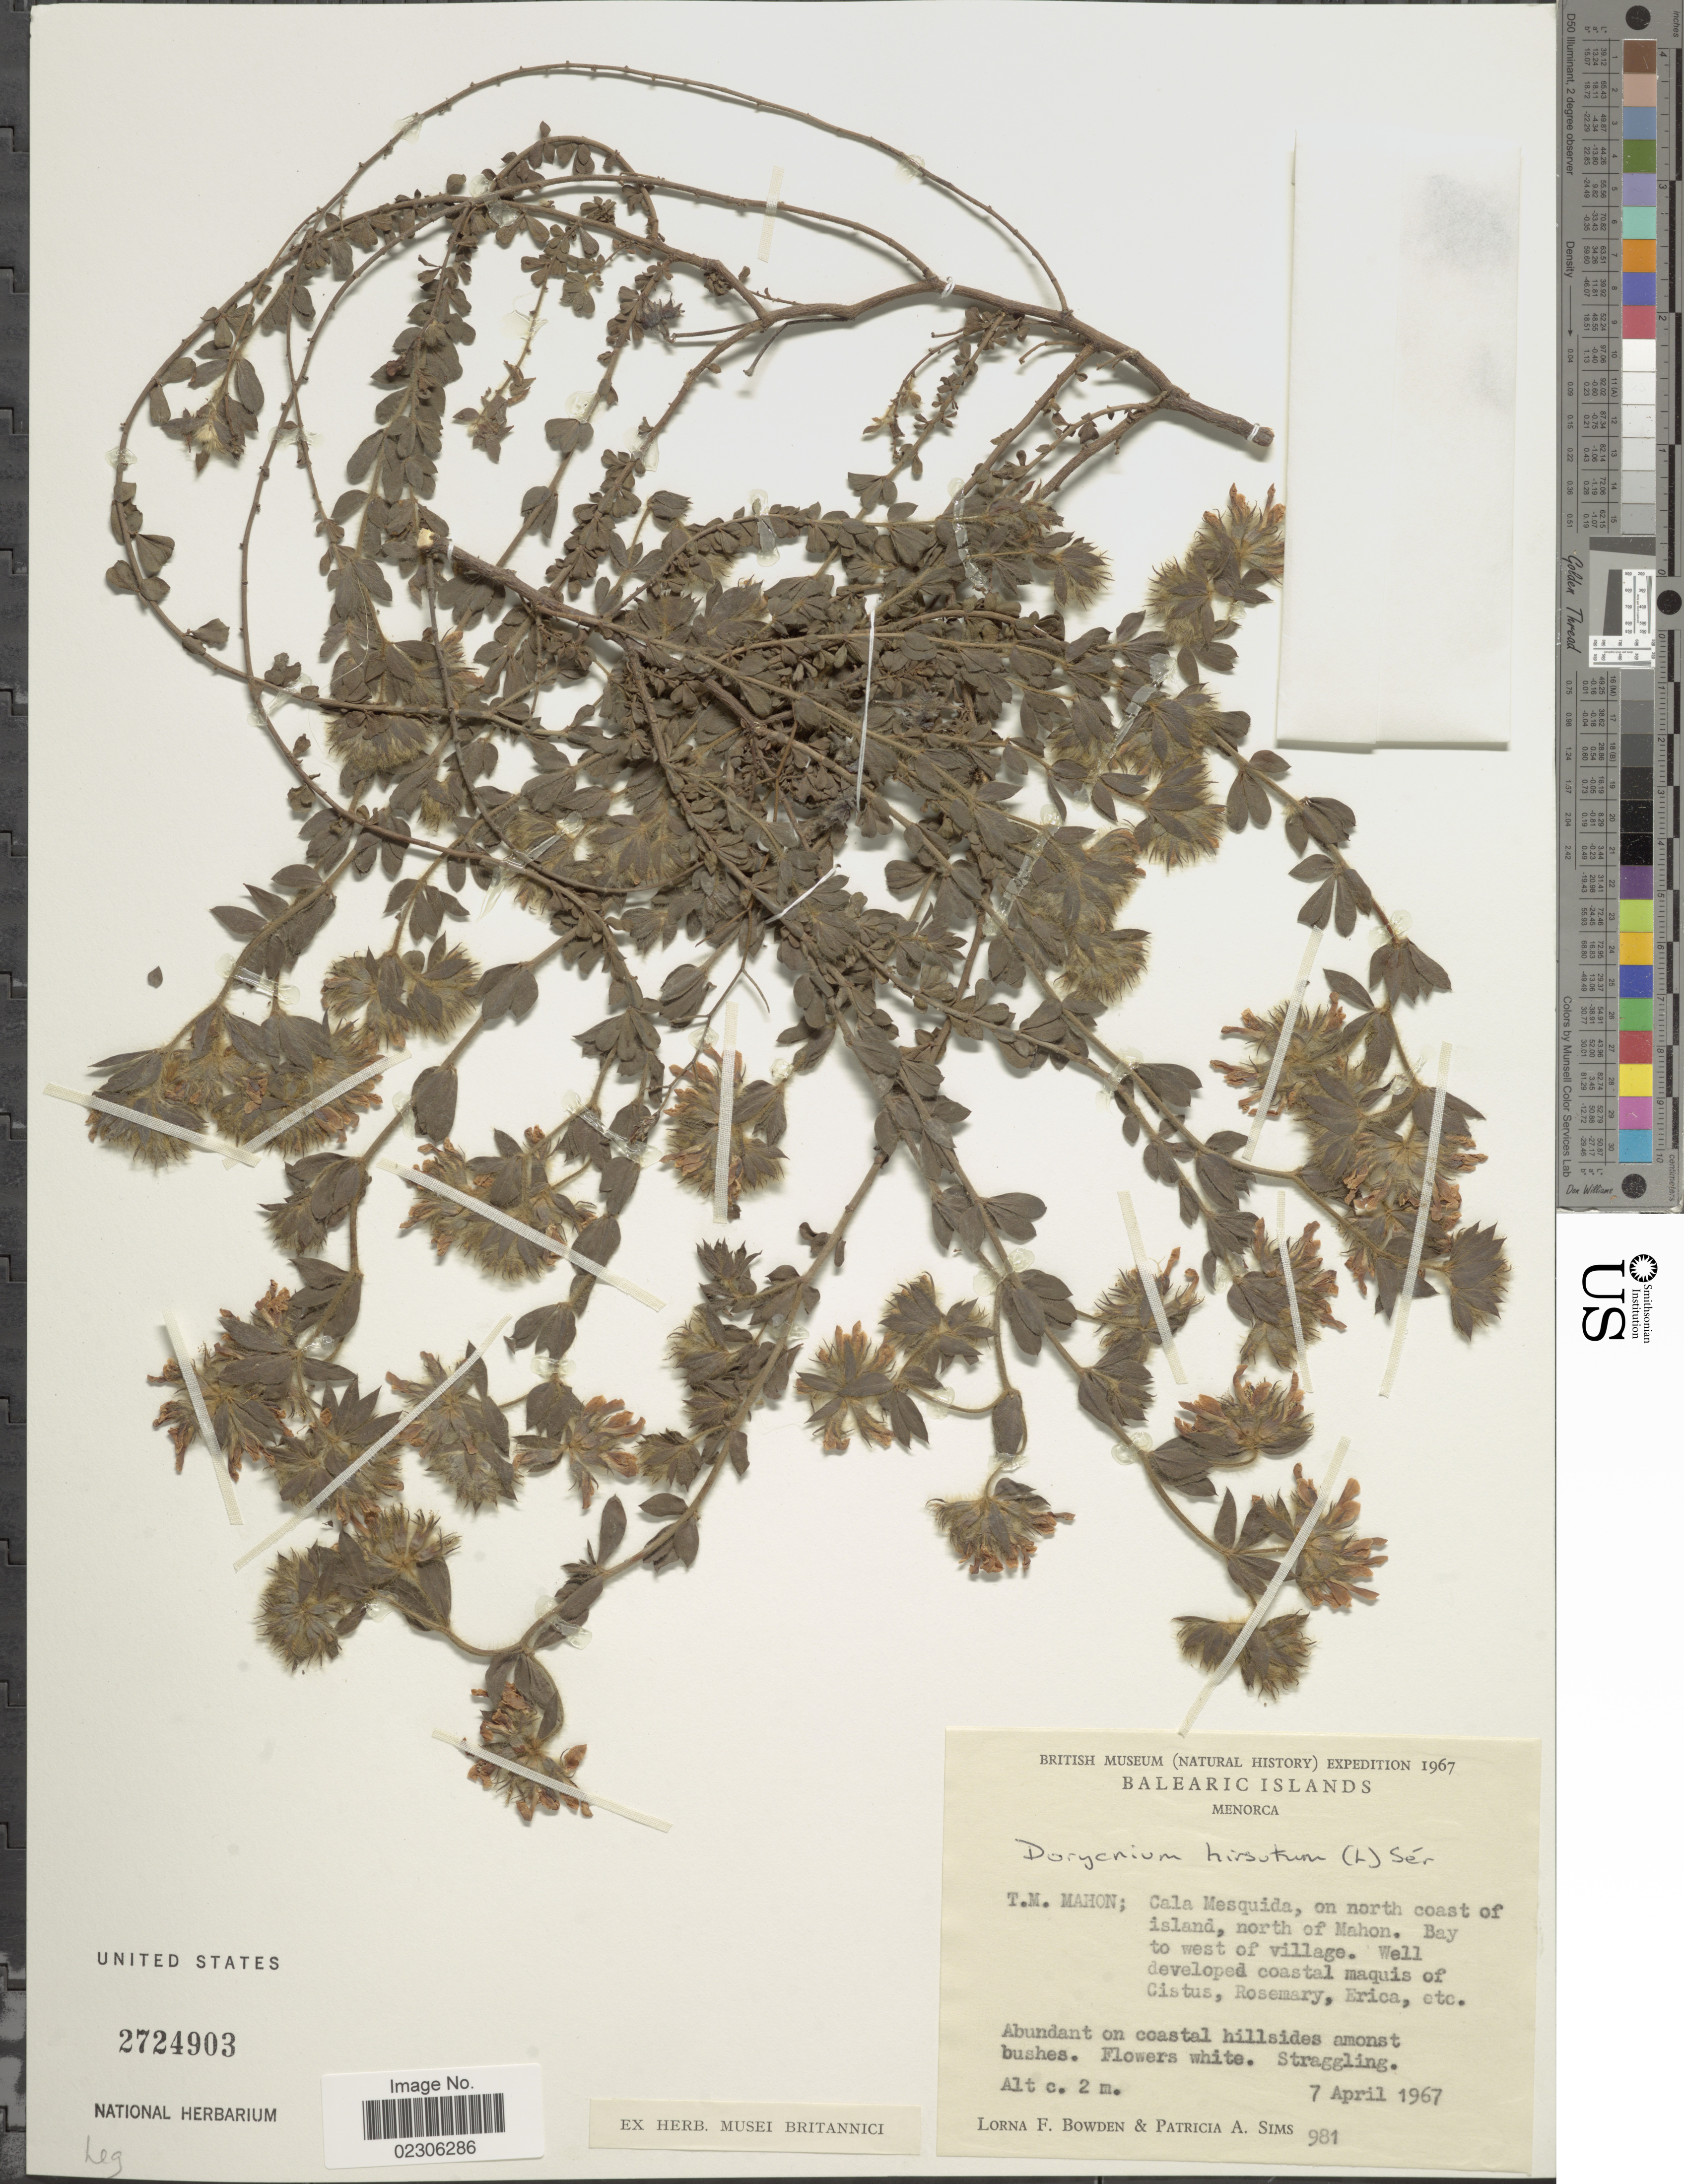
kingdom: Plantae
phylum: Tracheophyta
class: Magnoliopsida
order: Fabales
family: Fabaceae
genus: Dorycnium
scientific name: Dorycnium hirsutum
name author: (L.) Ser.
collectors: L. F. Bowden & P. A. Sims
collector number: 981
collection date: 1967-04-07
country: Spain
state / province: Islas Baleares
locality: Balearic Island, Menroca, T. M. Mahon: Cala Mesquida, on north coast of Island, north of Mahon, Bay to west of village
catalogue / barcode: US 2724903